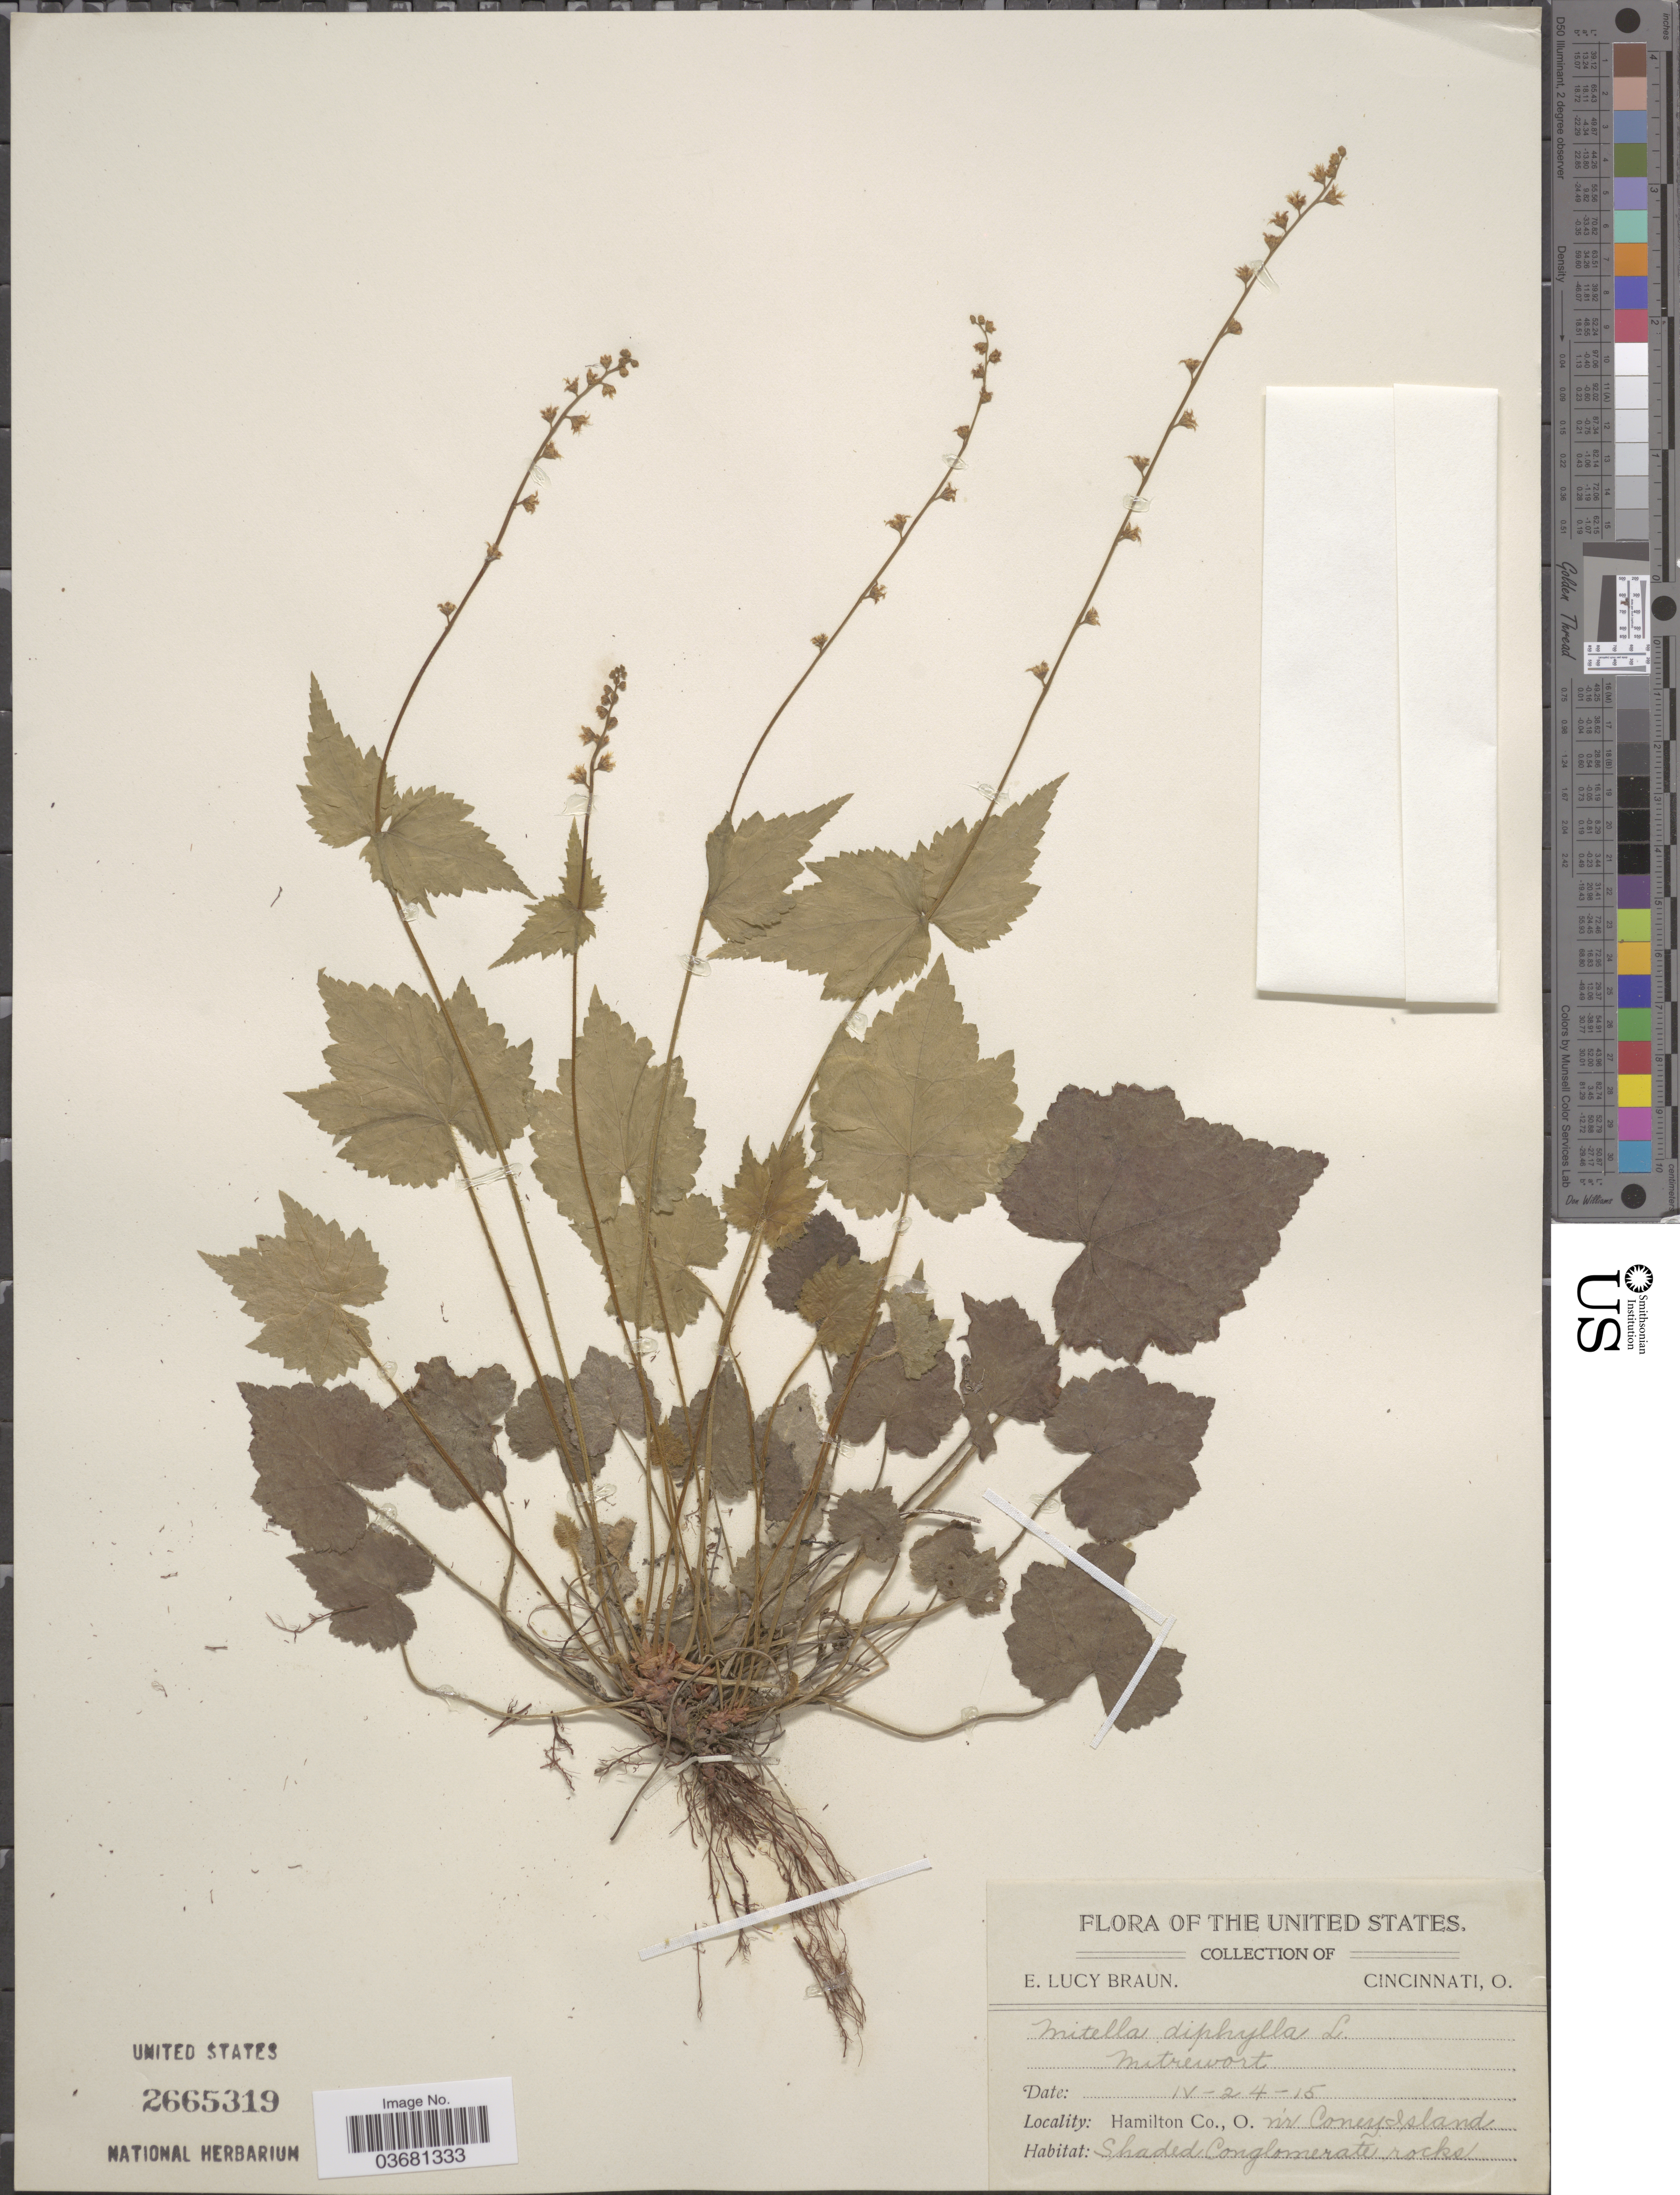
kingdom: Plantae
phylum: Tracheophyta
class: Magnoliopsida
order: Saxifragales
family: Saxifragaceae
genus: Mitella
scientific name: Mitella diphylla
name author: L.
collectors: E. L. Braun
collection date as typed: Transcribed d/m/y: 24/4/15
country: United States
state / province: Ohio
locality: Hamilton Co. n'r Coney Island.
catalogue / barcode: US 2665319